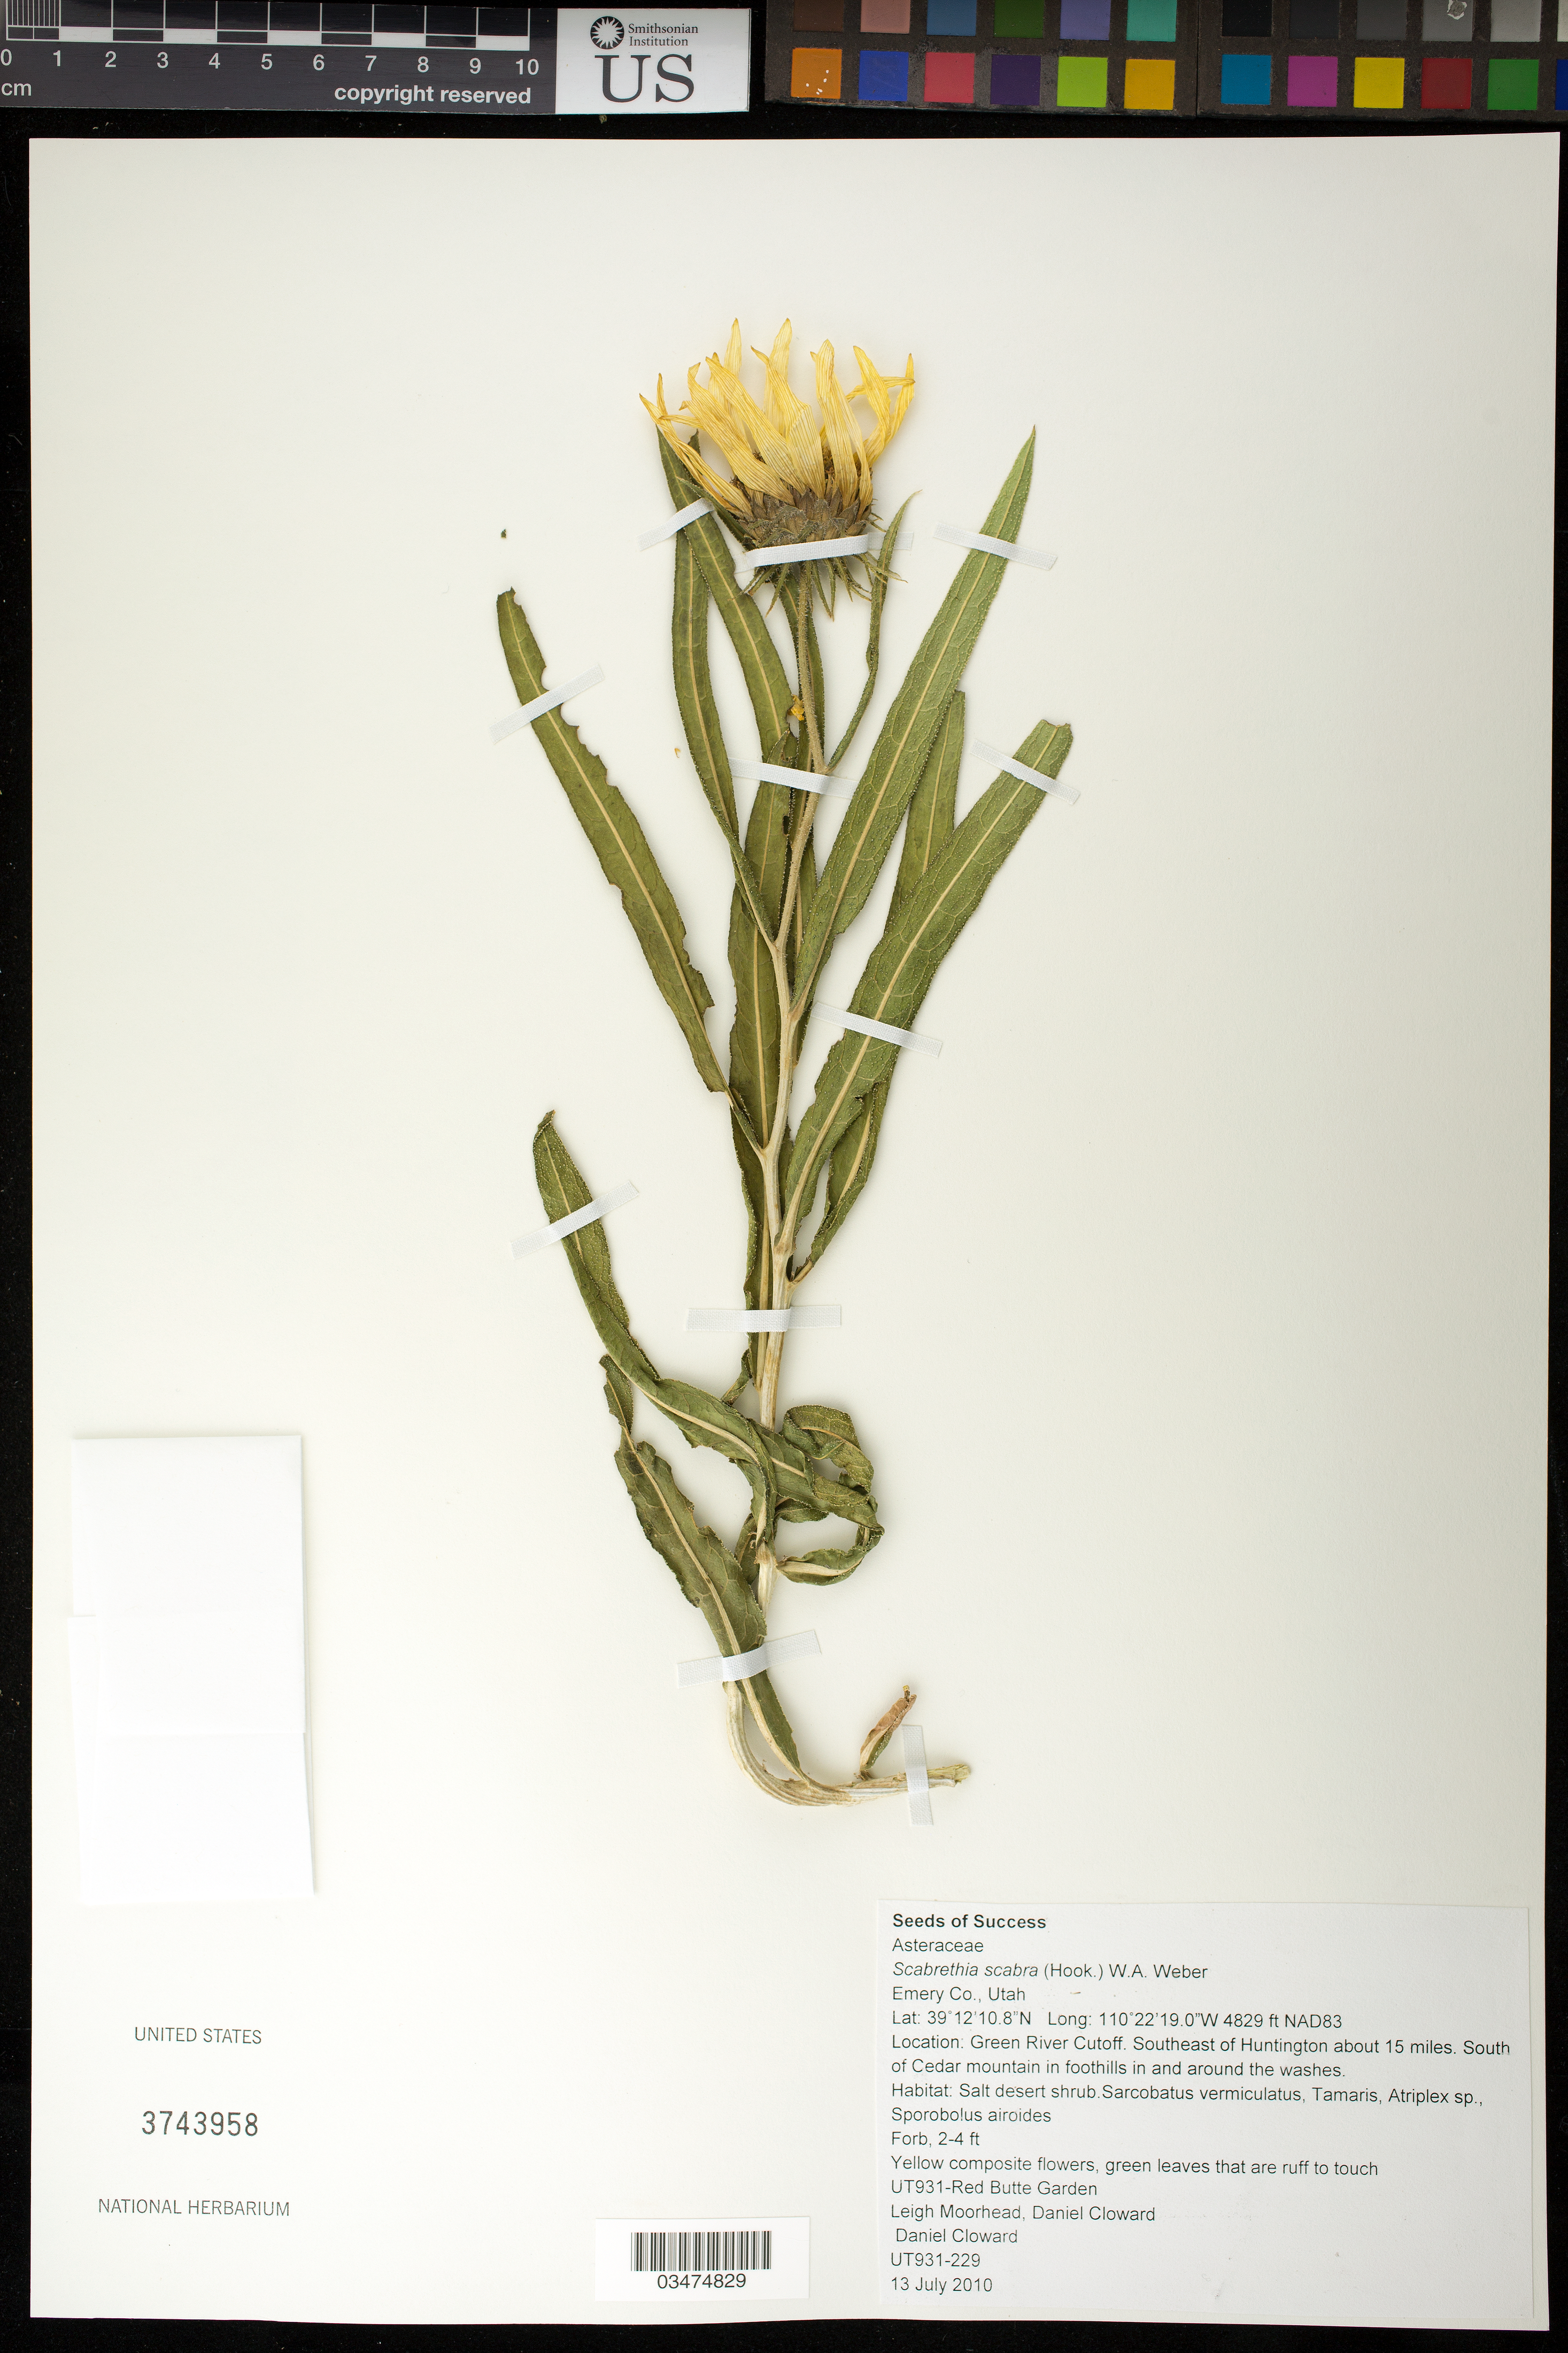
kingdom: Plantae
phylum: Tracheophyta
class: Magnoliopsida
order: Asterales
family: Asteraceae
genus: Scabrethia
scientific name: Scabrethia scabra subsp. scabra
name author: (Hook.) W.A. Weber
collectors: L. Moorhead & D. Cloward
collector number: UT931-229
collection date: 2010-07-13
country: United States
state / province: Utah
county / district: Emery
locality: Green River Cutoff. 15 mi. SE of Huntington, S of Cedar Mt. in foothills and around the washes.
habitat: Salt desert shrub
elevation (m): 1472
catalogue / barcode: US 3743958